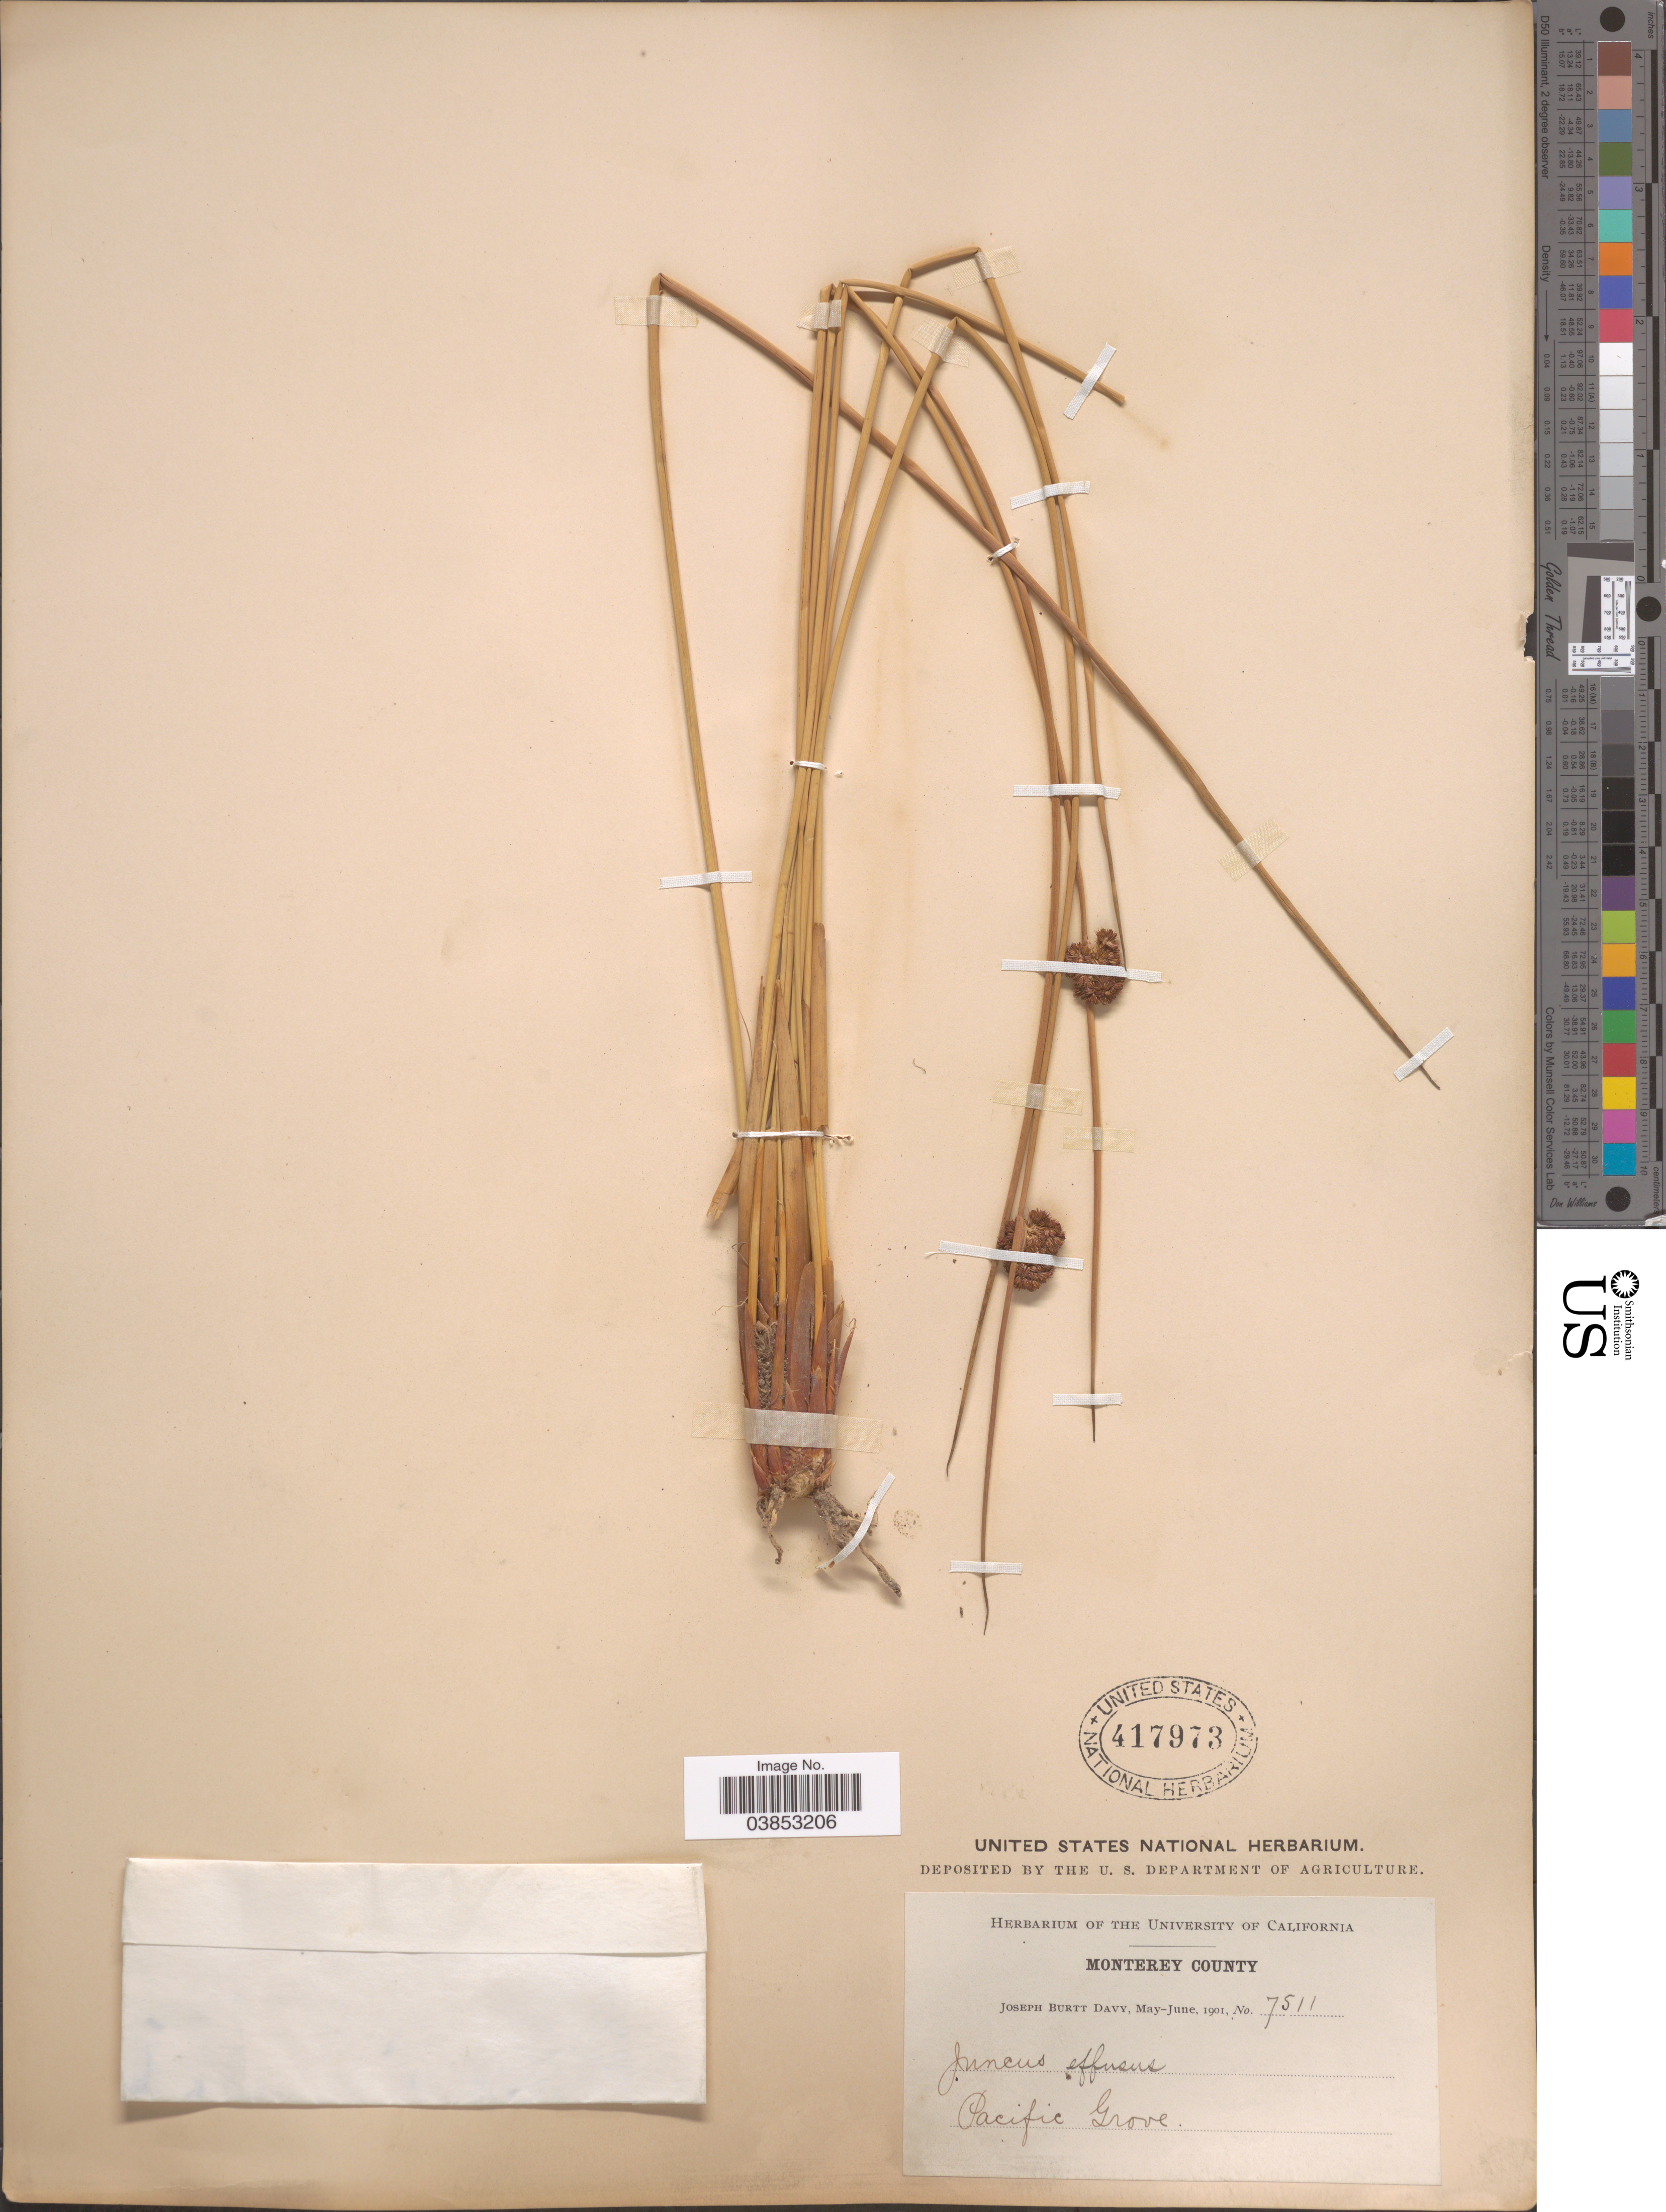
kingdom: Plantae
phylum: Tracheophyta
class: Liliopsida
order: Poales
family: Juncaceae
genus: Juncus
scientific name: Juncus effusus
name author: L.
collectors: J. Burtt Davy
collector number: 7511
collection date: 1901-05/1901-06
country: United States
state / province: California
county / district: Monterey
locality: Monterey County. Pacific Grove.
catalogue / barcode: US 417973